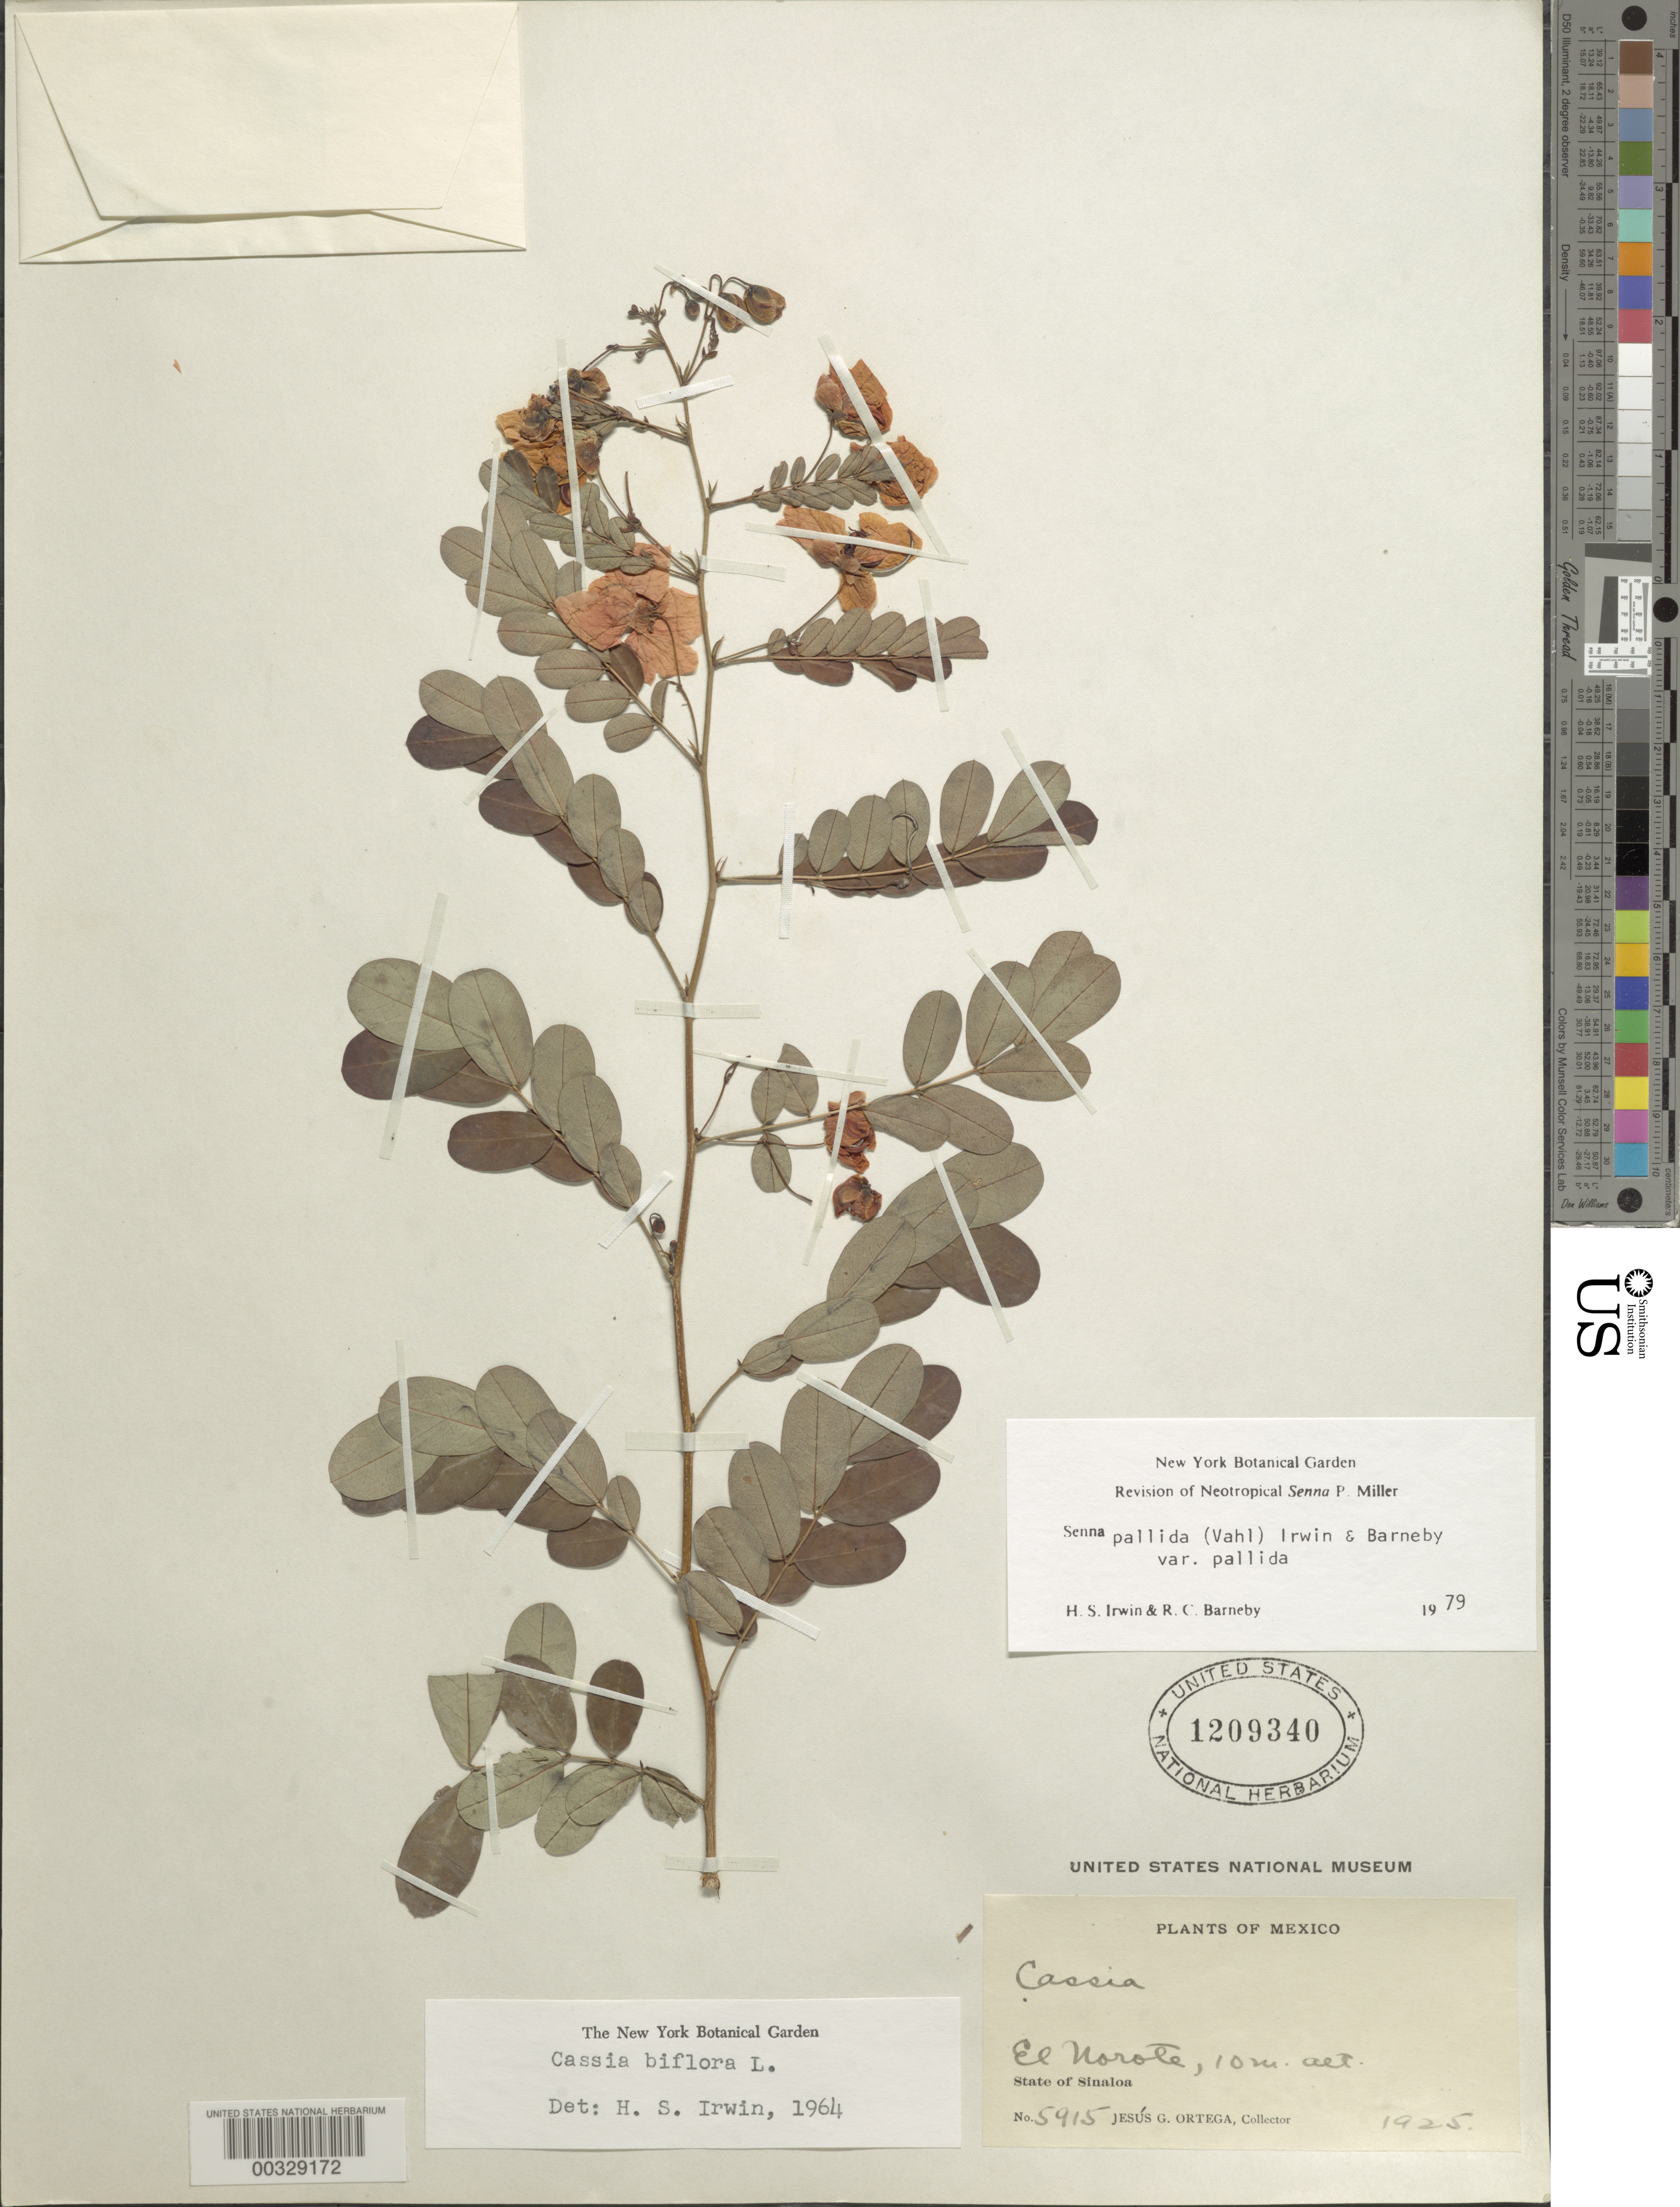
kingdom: Plantae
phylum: Tracheophyta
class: Magnoliopsida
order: Fabales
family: Fabaceae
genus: Senna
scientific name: Senna pallida var. pallida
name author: (Vahl) H.S. Irwin & Barneby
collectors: J. Ortega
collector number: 5915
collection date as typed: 1925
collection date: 1925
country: Mexico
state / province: Sinaloa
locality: El norte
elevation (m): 10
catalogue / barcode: US 1209340